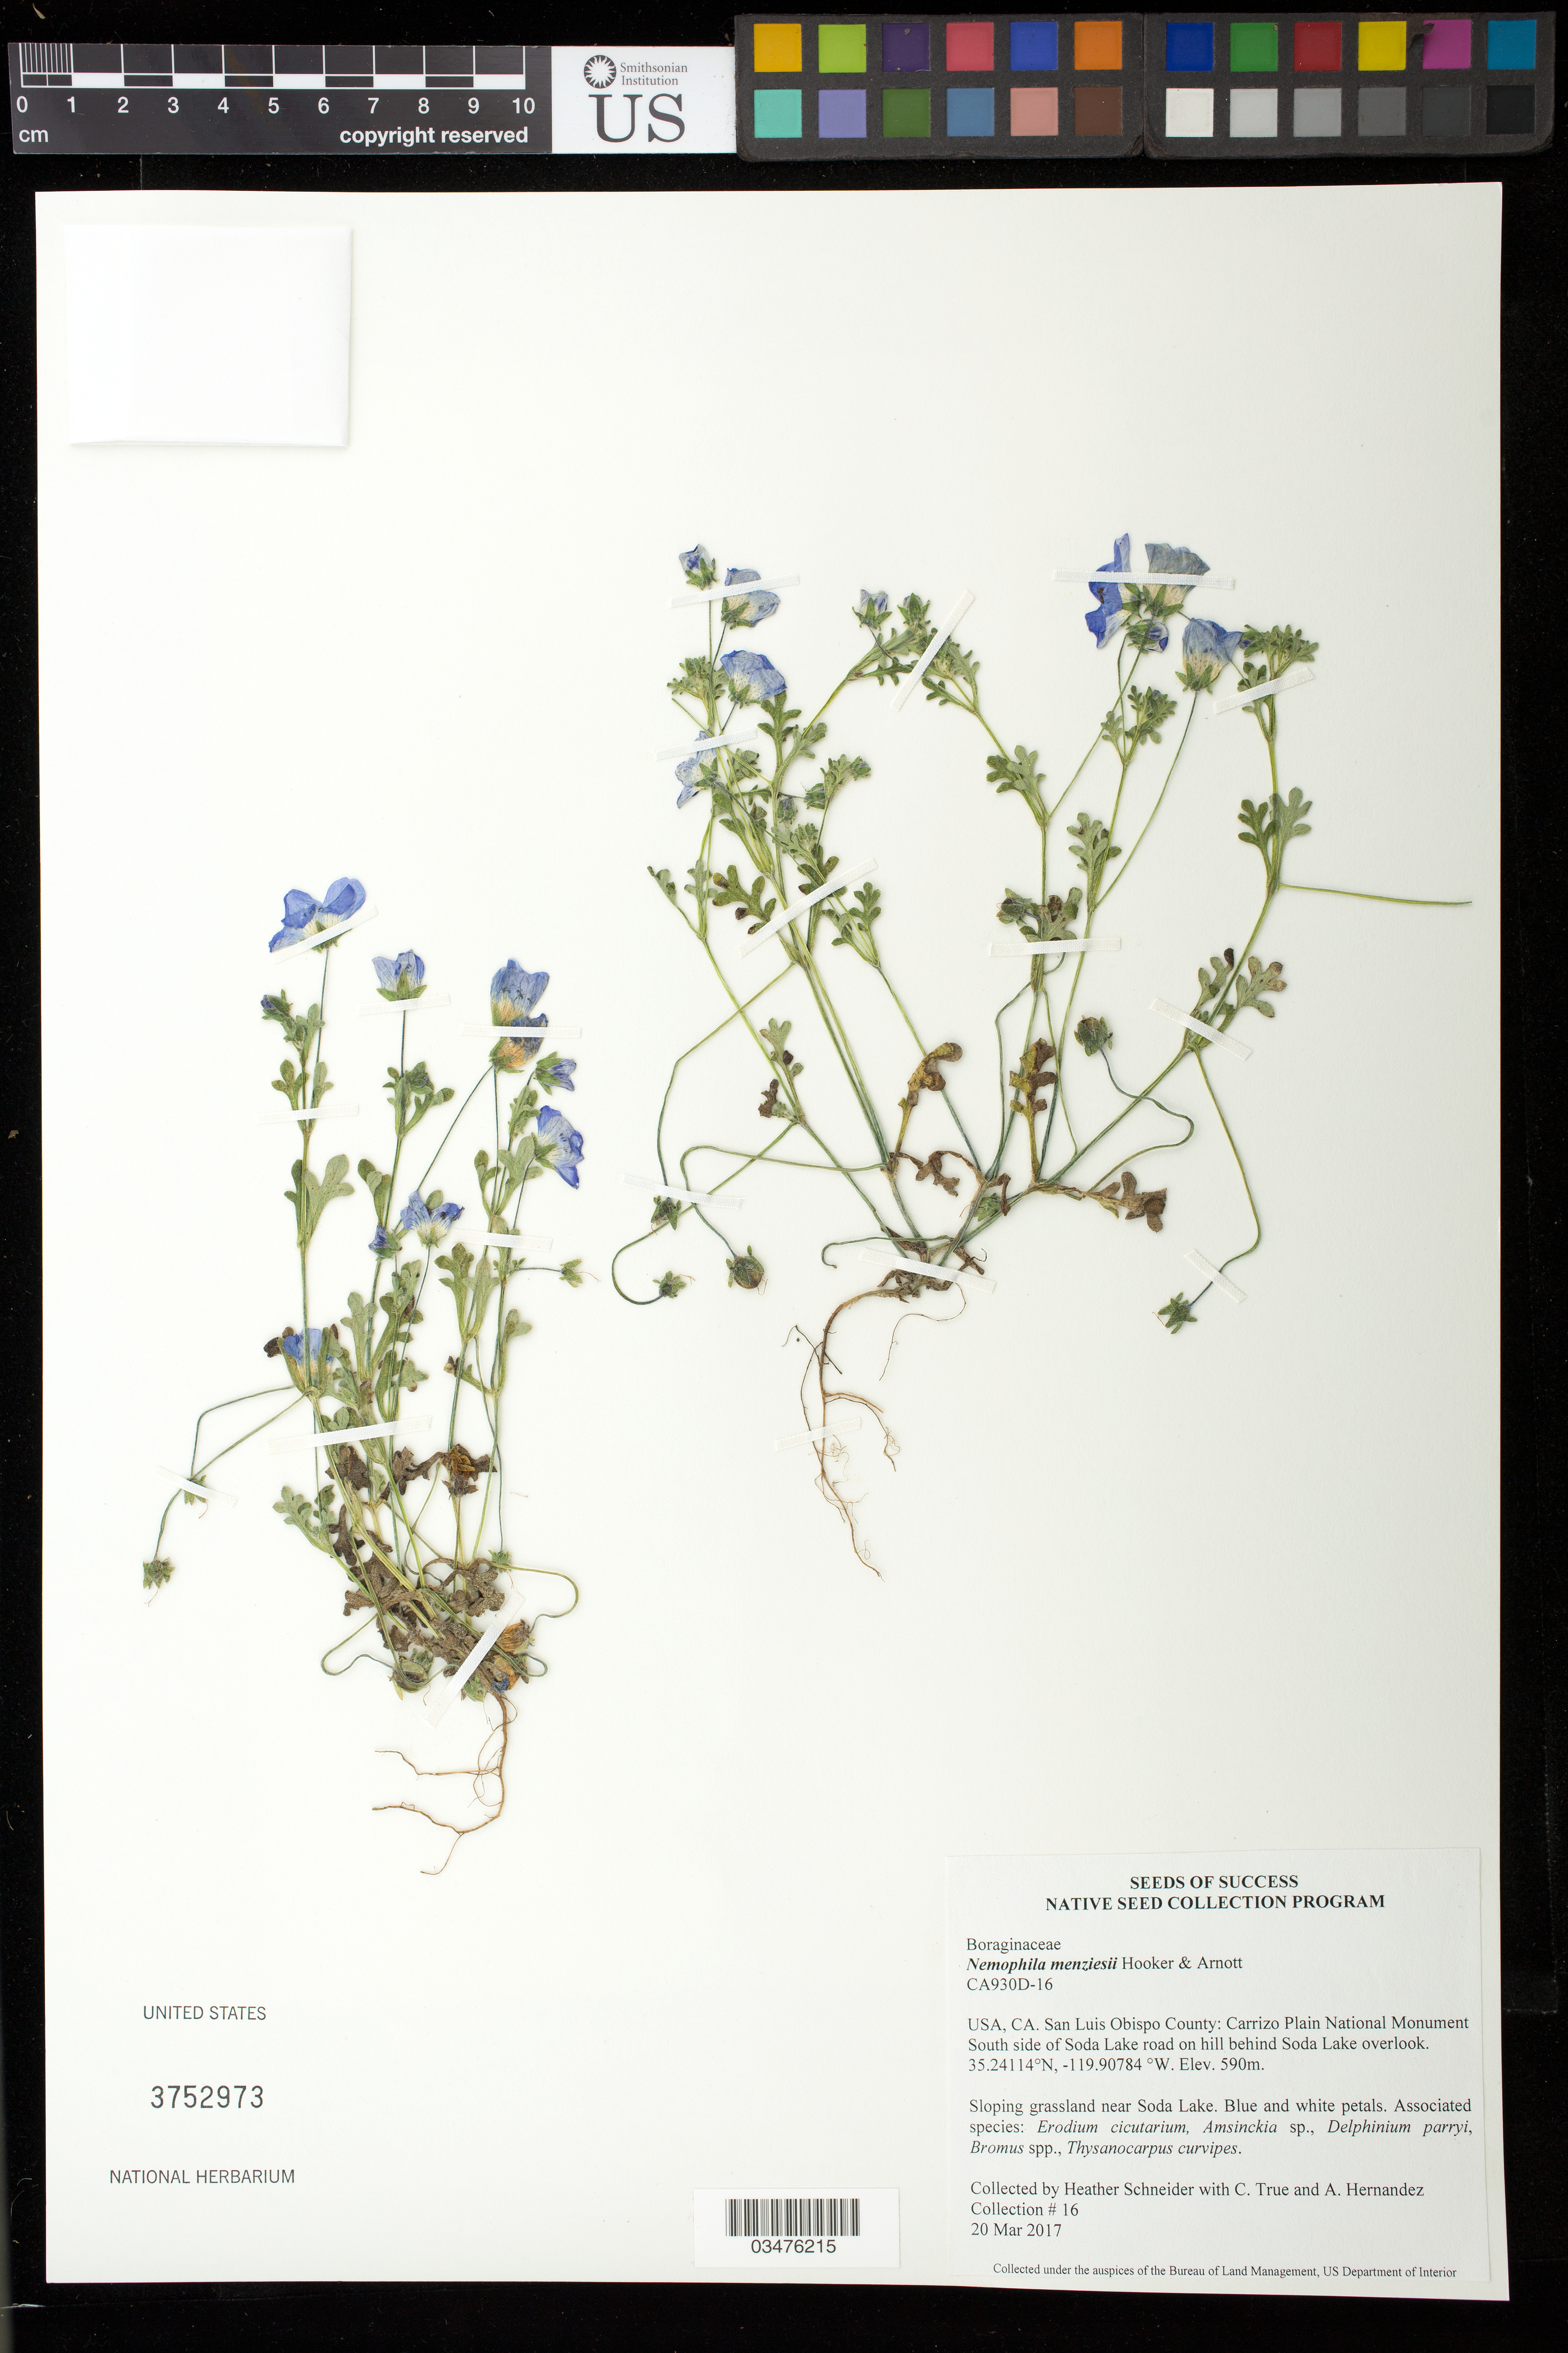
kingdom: Plantae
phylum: Tracheophyta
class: Magnoliopsida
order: Boraginales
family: Hydrophyllaceae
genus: Nemophila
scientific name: Nemophila menziesii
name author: Hook. & Arn.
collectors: H. Schneider, C. True & A. Hernandez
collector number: CA930D-16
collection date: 2017-03-20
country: United States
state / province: California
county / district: San Luis Obispo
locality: Carrizo Plain National MonumentPlain National Monument, Soda Lake Overlook hill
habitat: sloping grassland and with forbs near Soda Lake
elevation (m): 590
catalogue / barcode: US 3752973